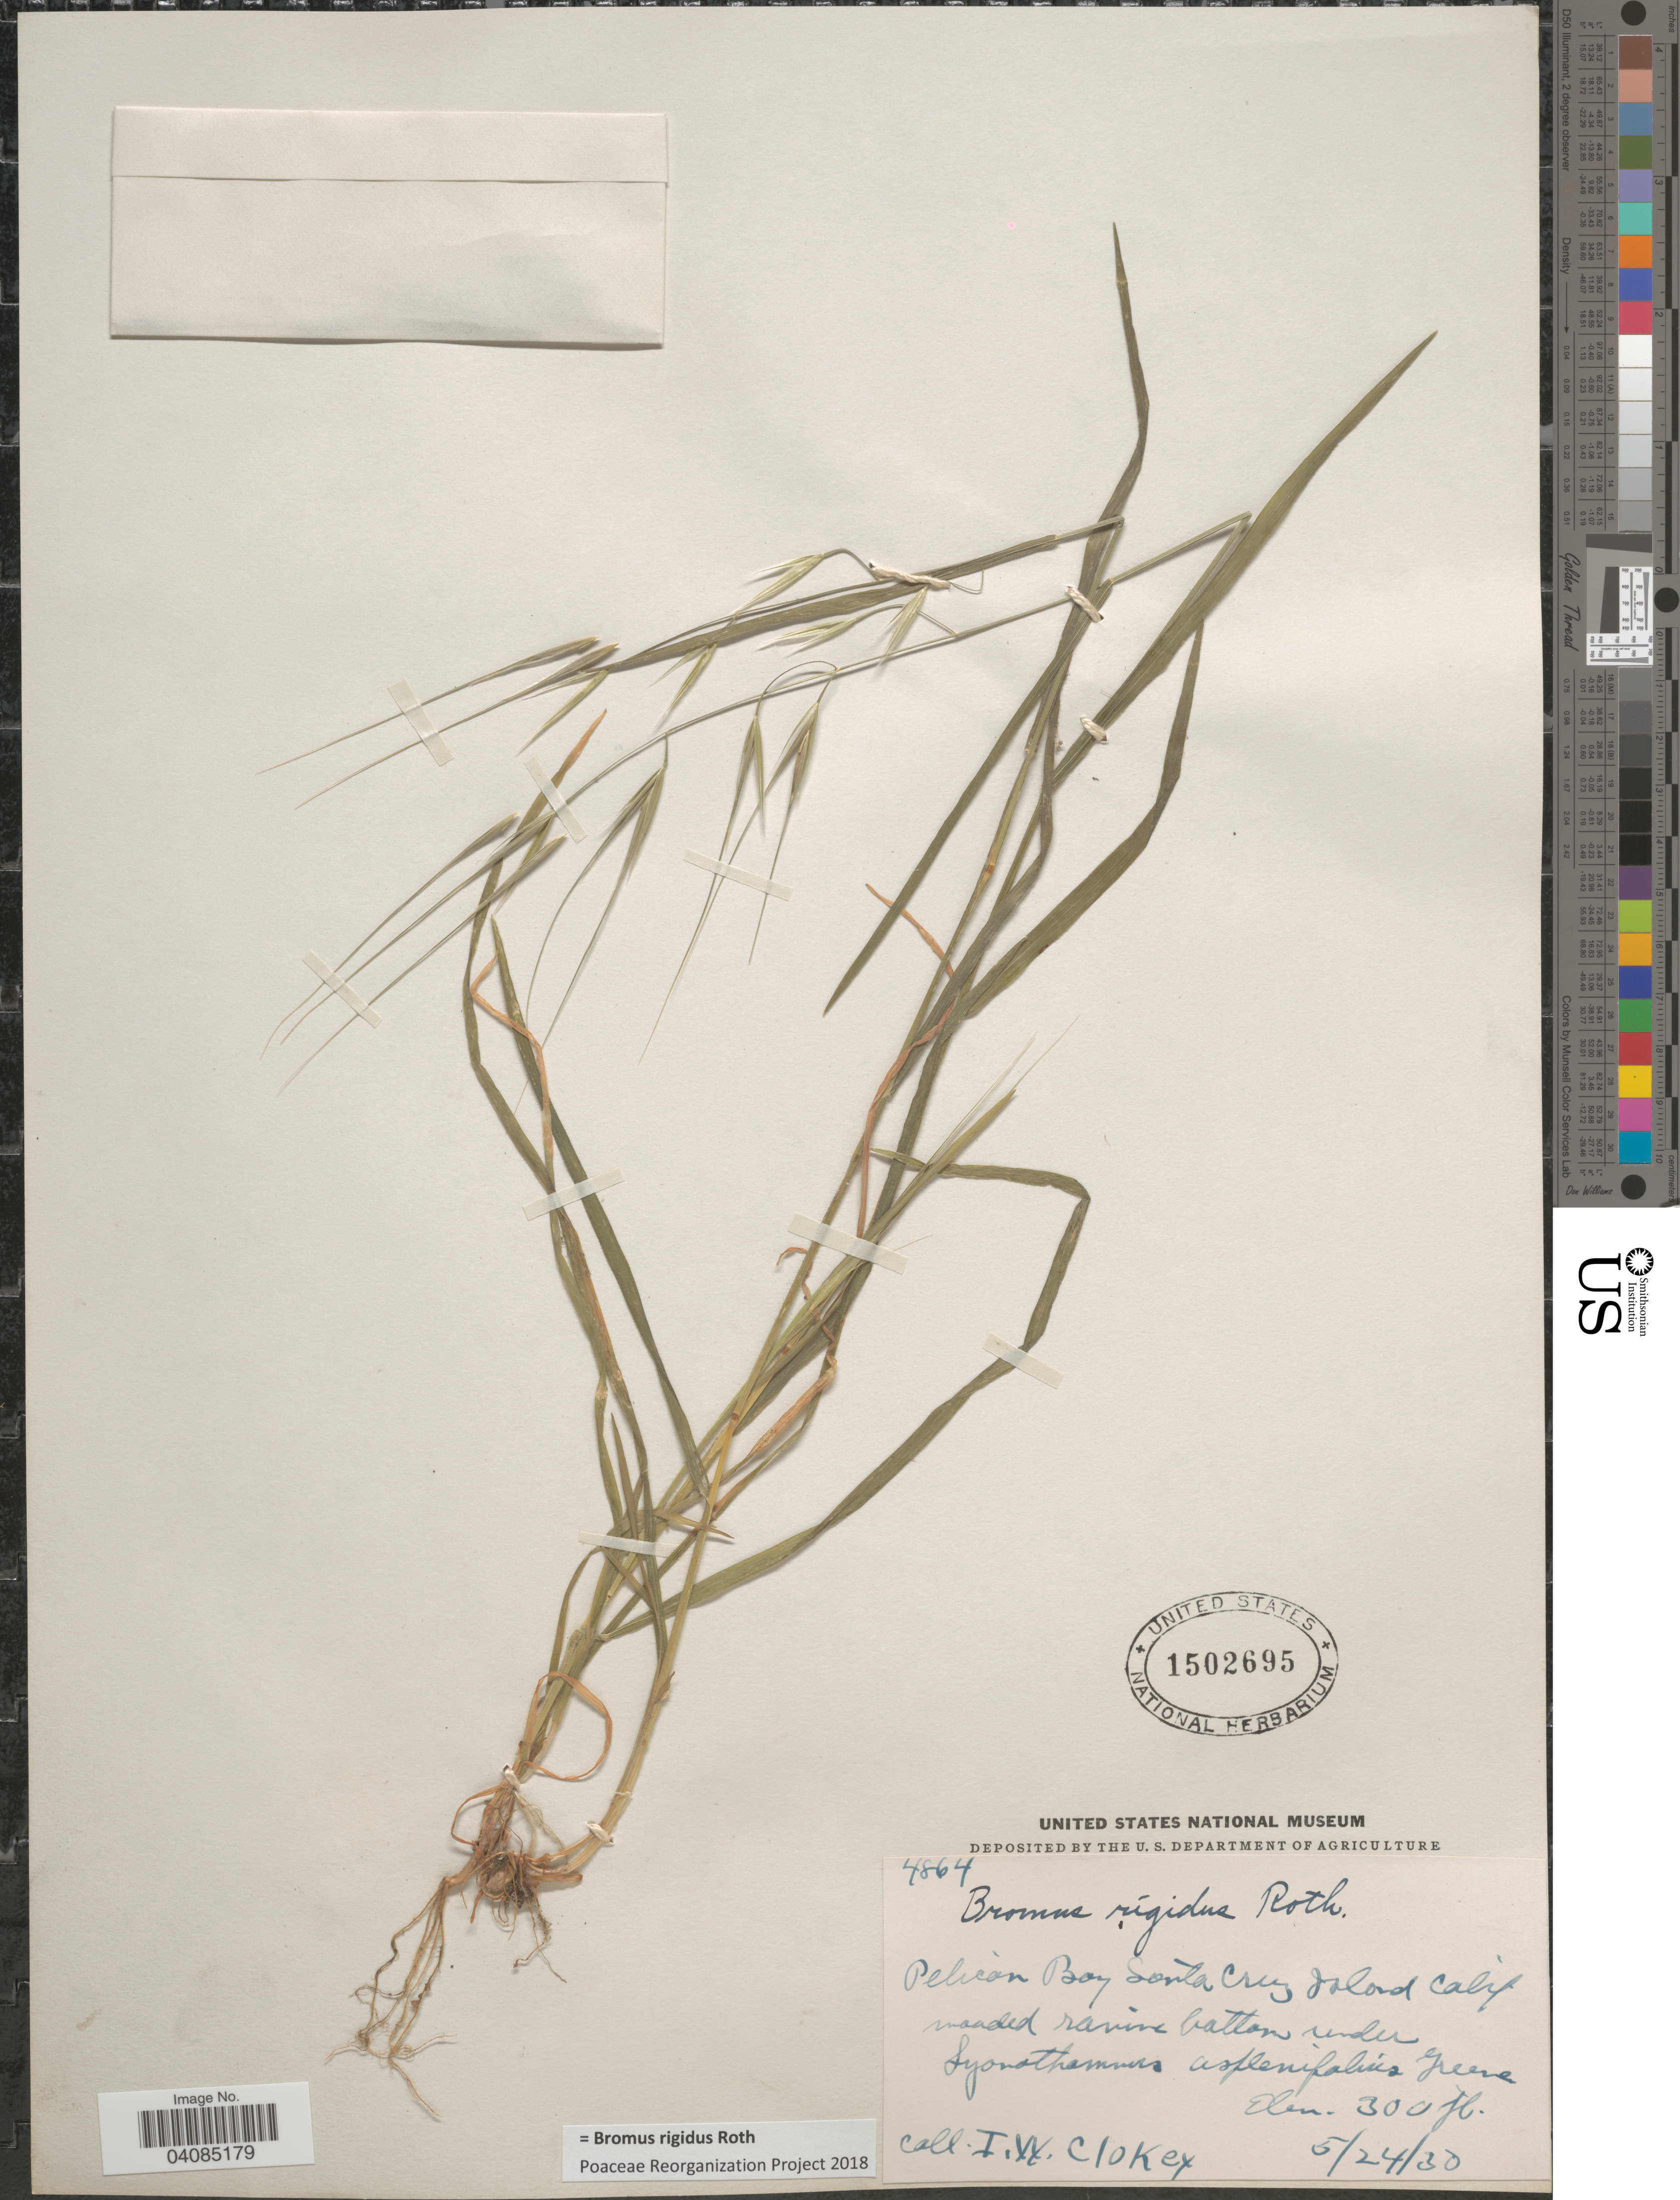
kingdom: Plantae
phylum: Tracheophyta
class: Liliopsida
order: Poales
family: Poaceae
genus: Bromus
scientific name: Bromus rigidus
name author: Roth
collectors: I. W. Clokey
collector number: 4864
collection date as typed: Transcribed d/m/y: 24/5/30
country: United States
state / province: California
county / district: Santa Barbara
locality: Pelican Bay. Santa Cruz Island. Wooded ravine bottom.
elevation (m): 91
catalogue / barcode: US 1502695